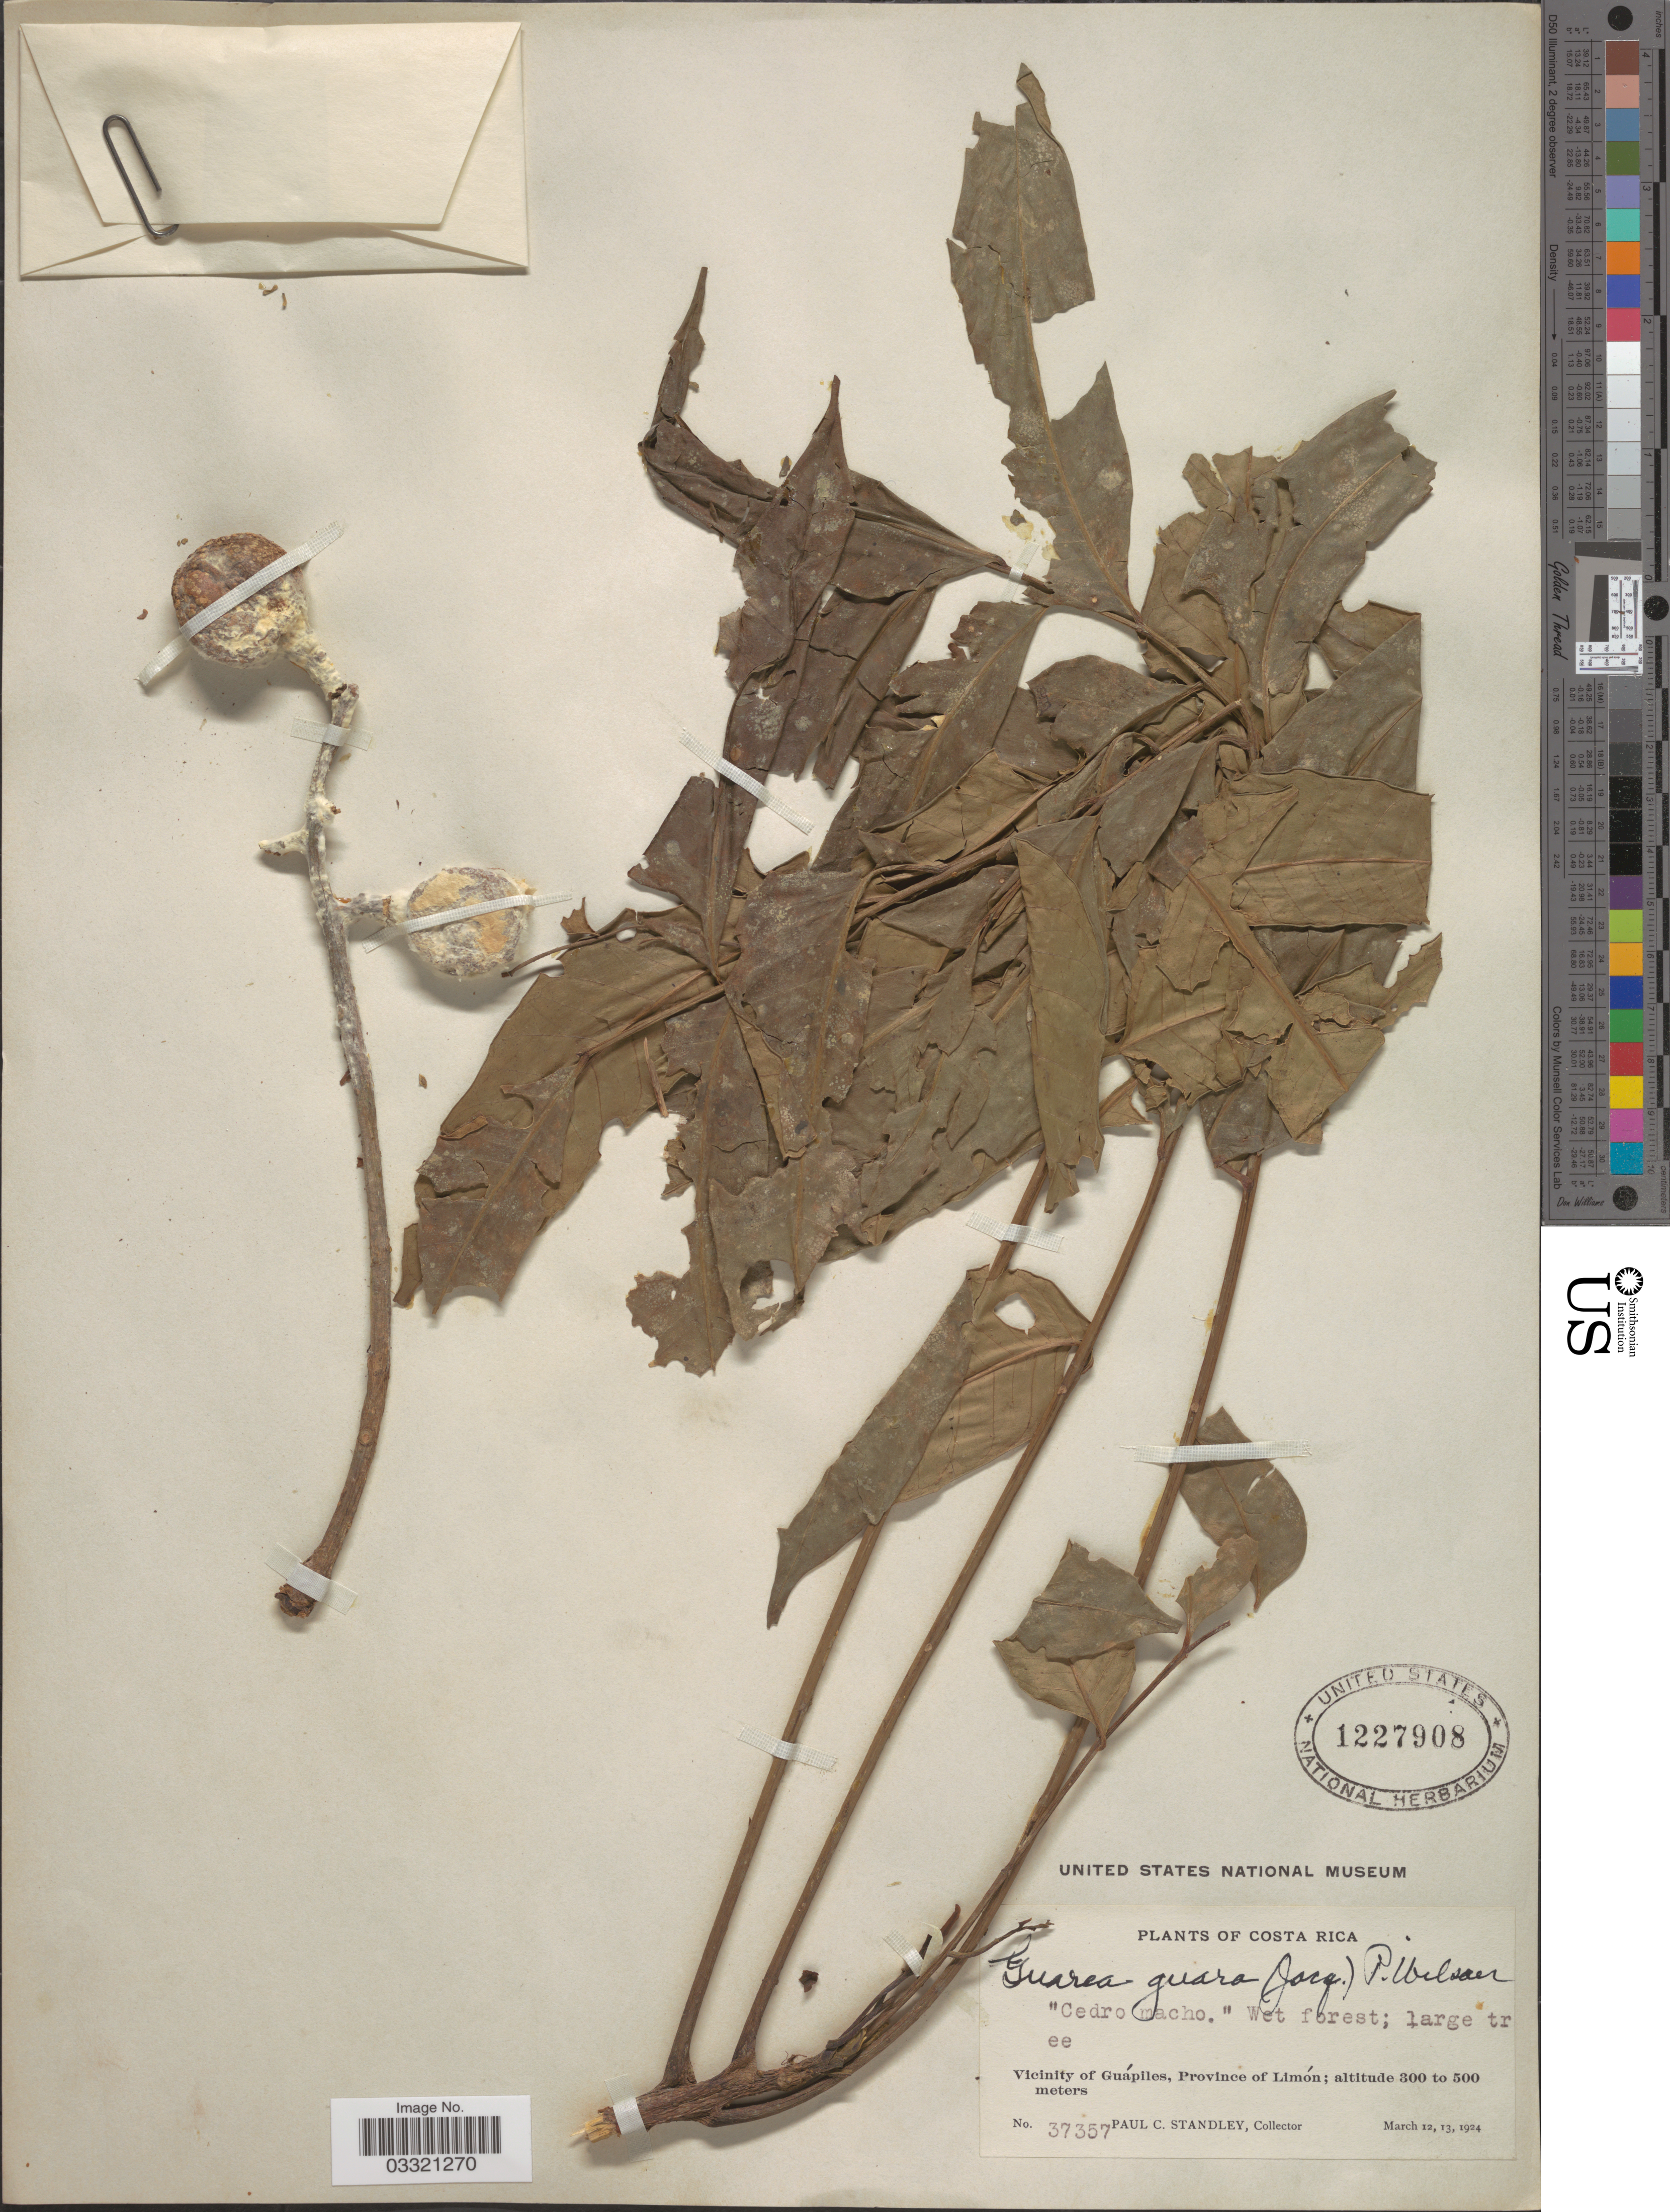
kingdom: Plantae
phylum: Tracheophyta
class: Magnoliopsida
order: Sapindales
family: Meliaceae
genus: Guarea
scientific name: Guarea guara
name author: (Jacq.) P. Wilson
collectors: P. C. Standley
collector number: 37357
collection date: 1924-03-12/1924-03-13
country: Costa Rica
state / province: Limón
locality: Vicinity of Guápiles.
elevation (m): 300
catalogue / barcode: US 1227908